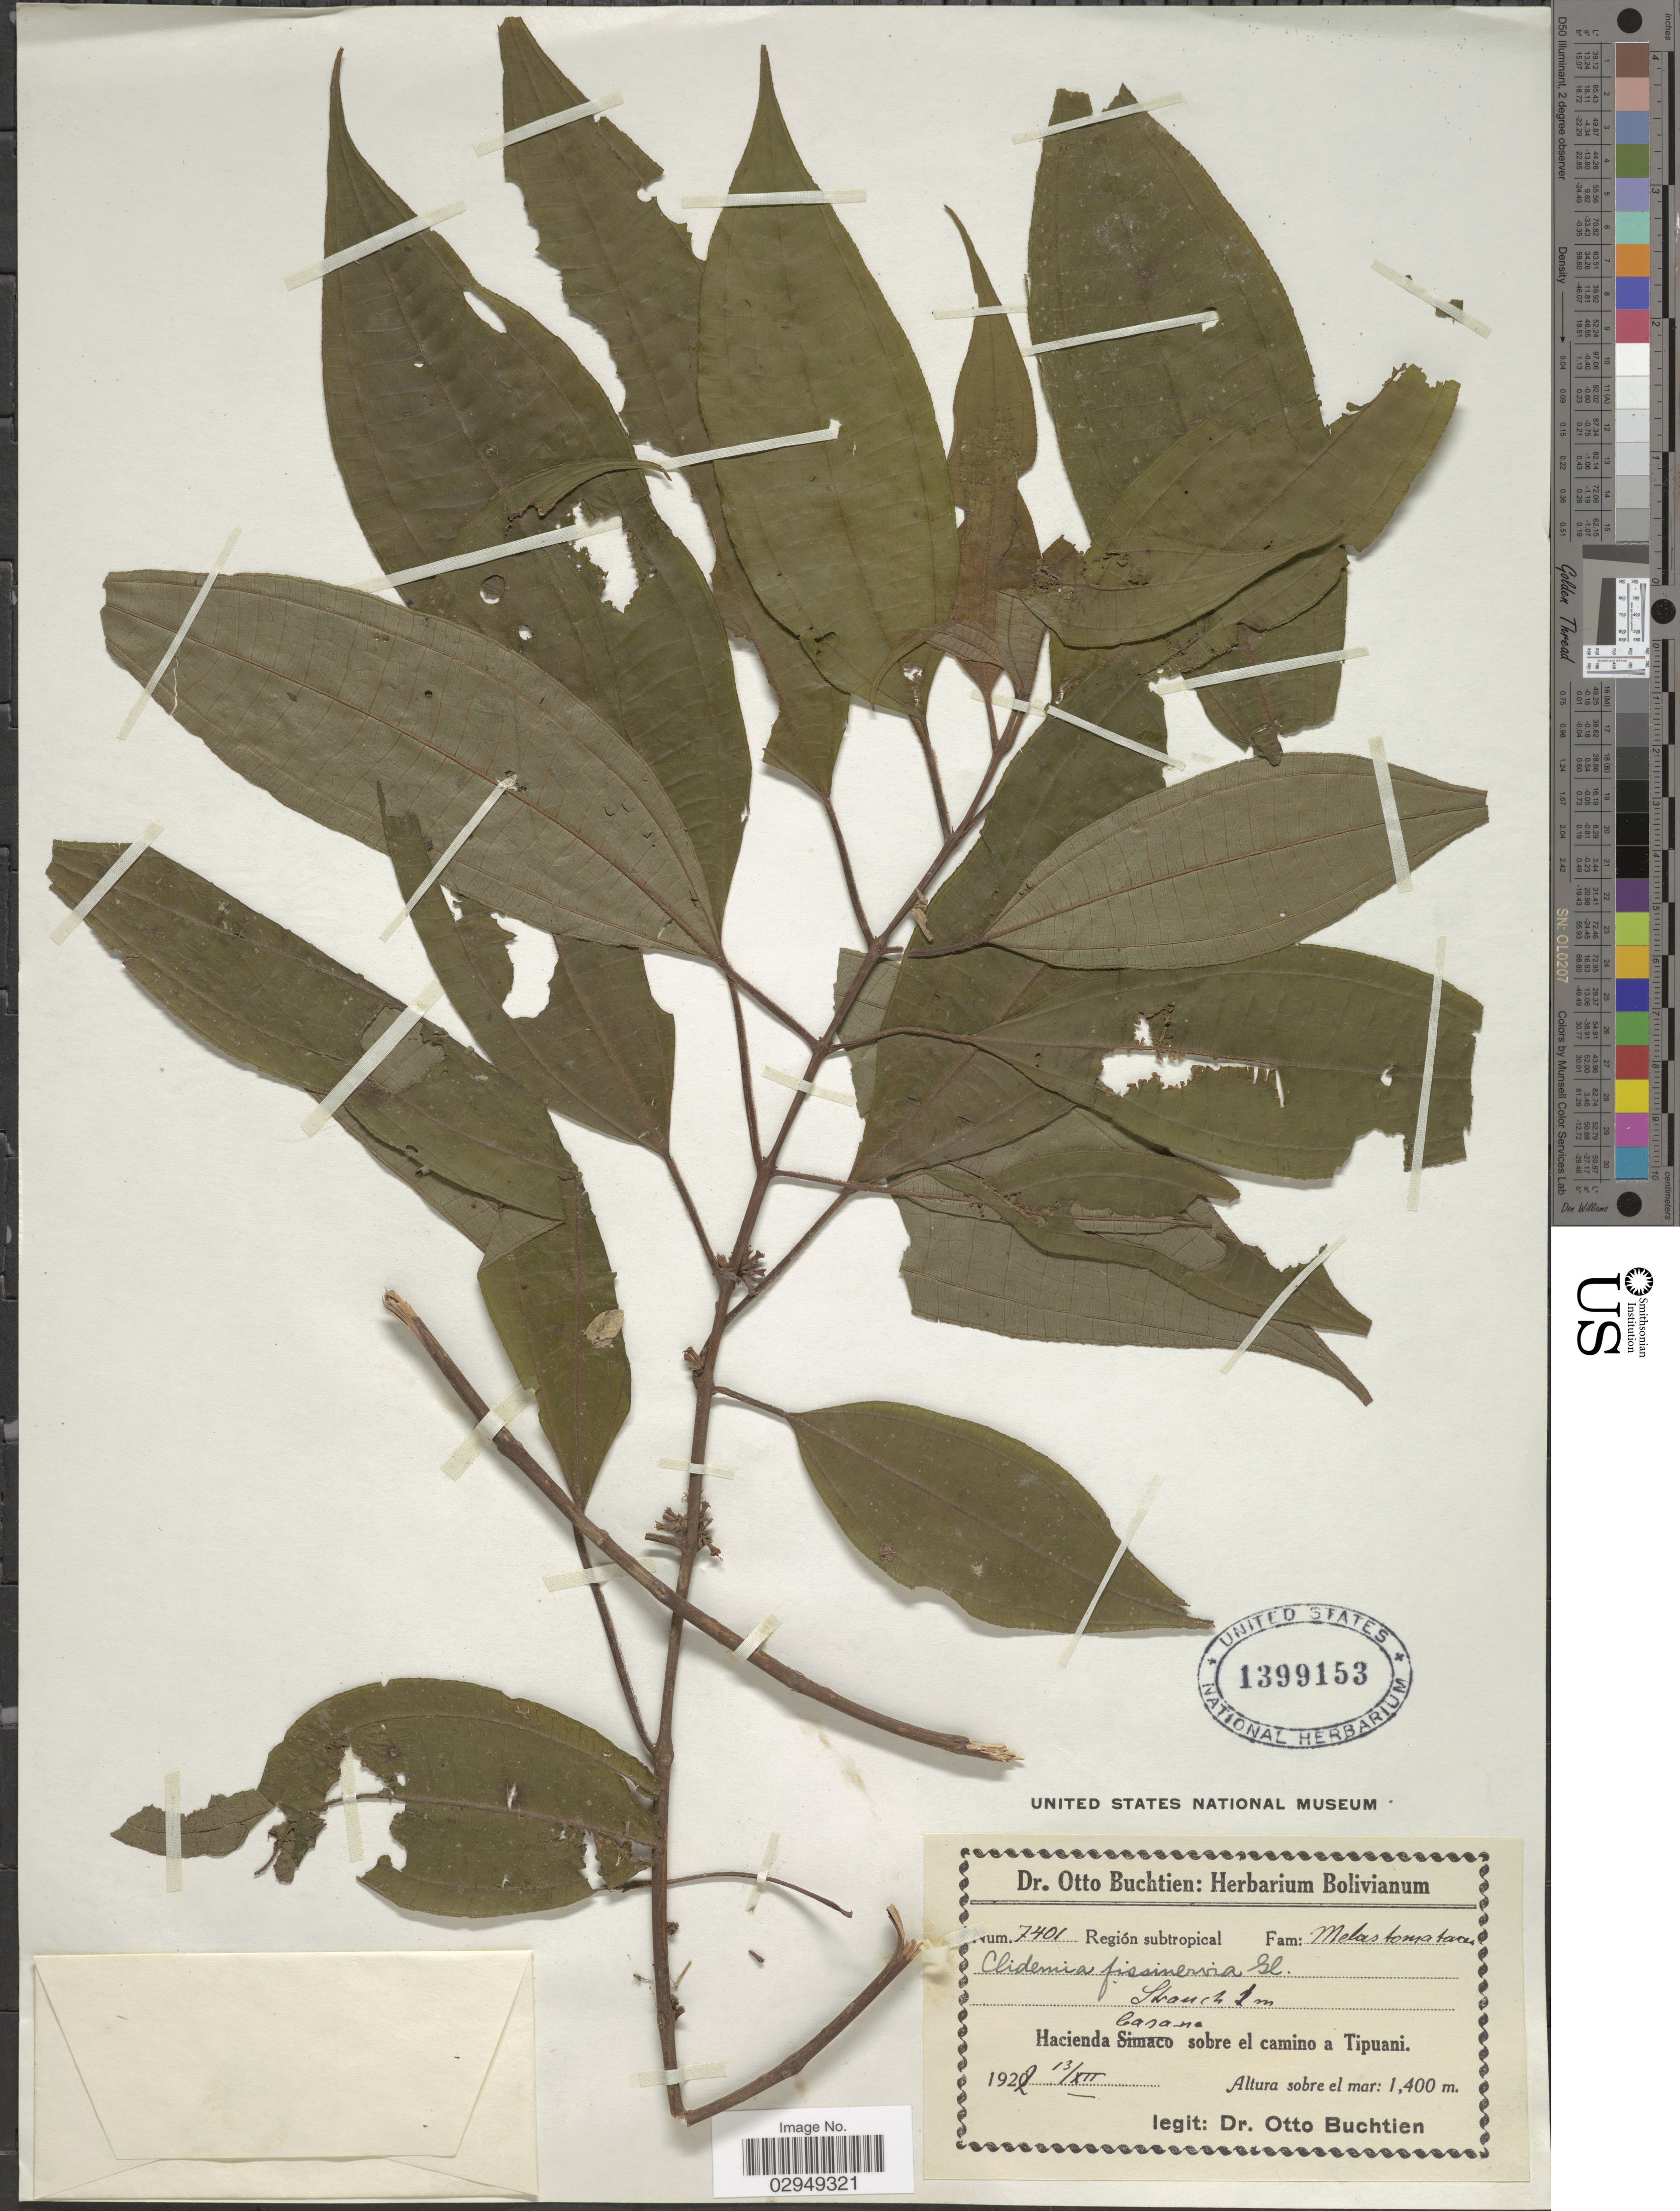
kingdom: Plantae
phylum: Tracheophyta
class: Magnoliopsida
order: Myrtales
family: Melastomataceae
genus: Clidemia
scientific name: Clidemia fissinervia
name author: Gleason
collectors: O. Buchtien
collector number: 7401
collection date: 1922-12-13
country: Bolivia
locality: Región subtropical. Hacienda Casane sobre el camino a Tipuani.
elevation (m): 1400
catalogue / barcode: US 1399153